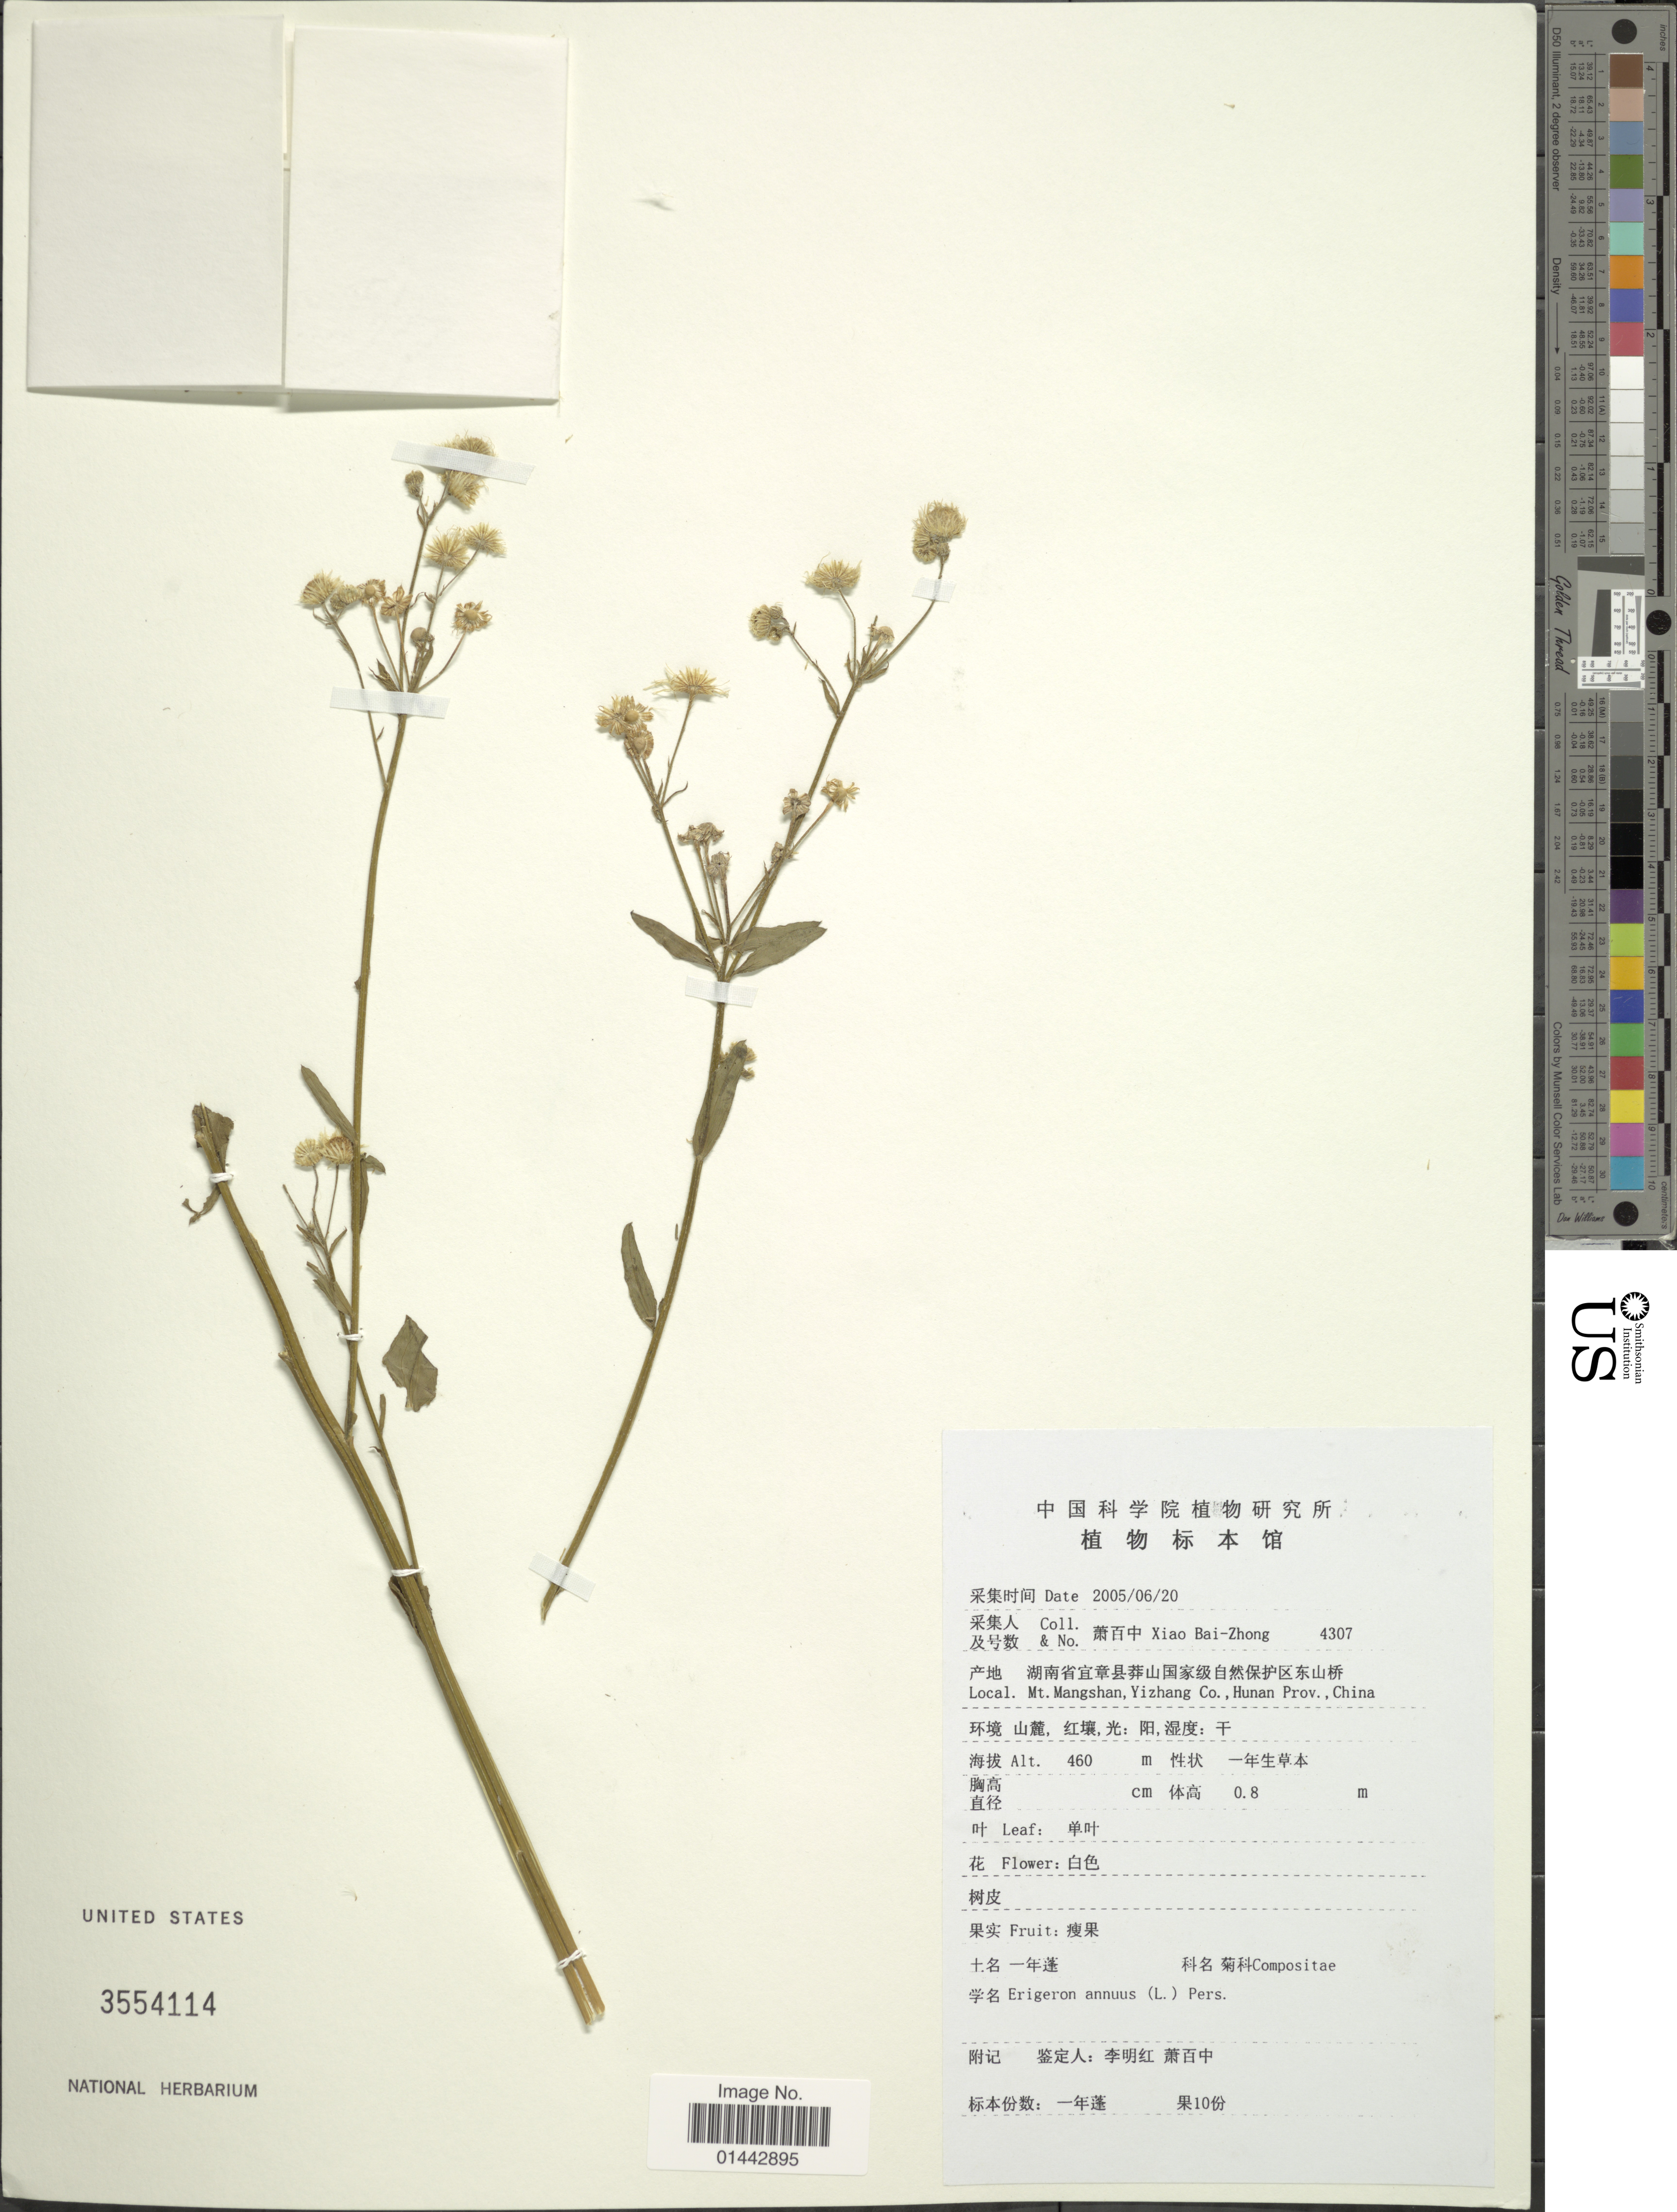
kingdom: Plantae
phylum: Tracheophyta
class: Magnoliopsida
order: Asterales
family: Asteraceae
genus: Erigeron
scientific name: Erigeron annuus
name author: (L.) Pers.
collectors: B. Z. Xiao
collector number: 4307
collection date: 2005-06-20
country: China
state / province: Hunan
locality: Mt. Mangshan, Yizhang Co.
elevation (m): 460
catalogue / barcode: US 3554114